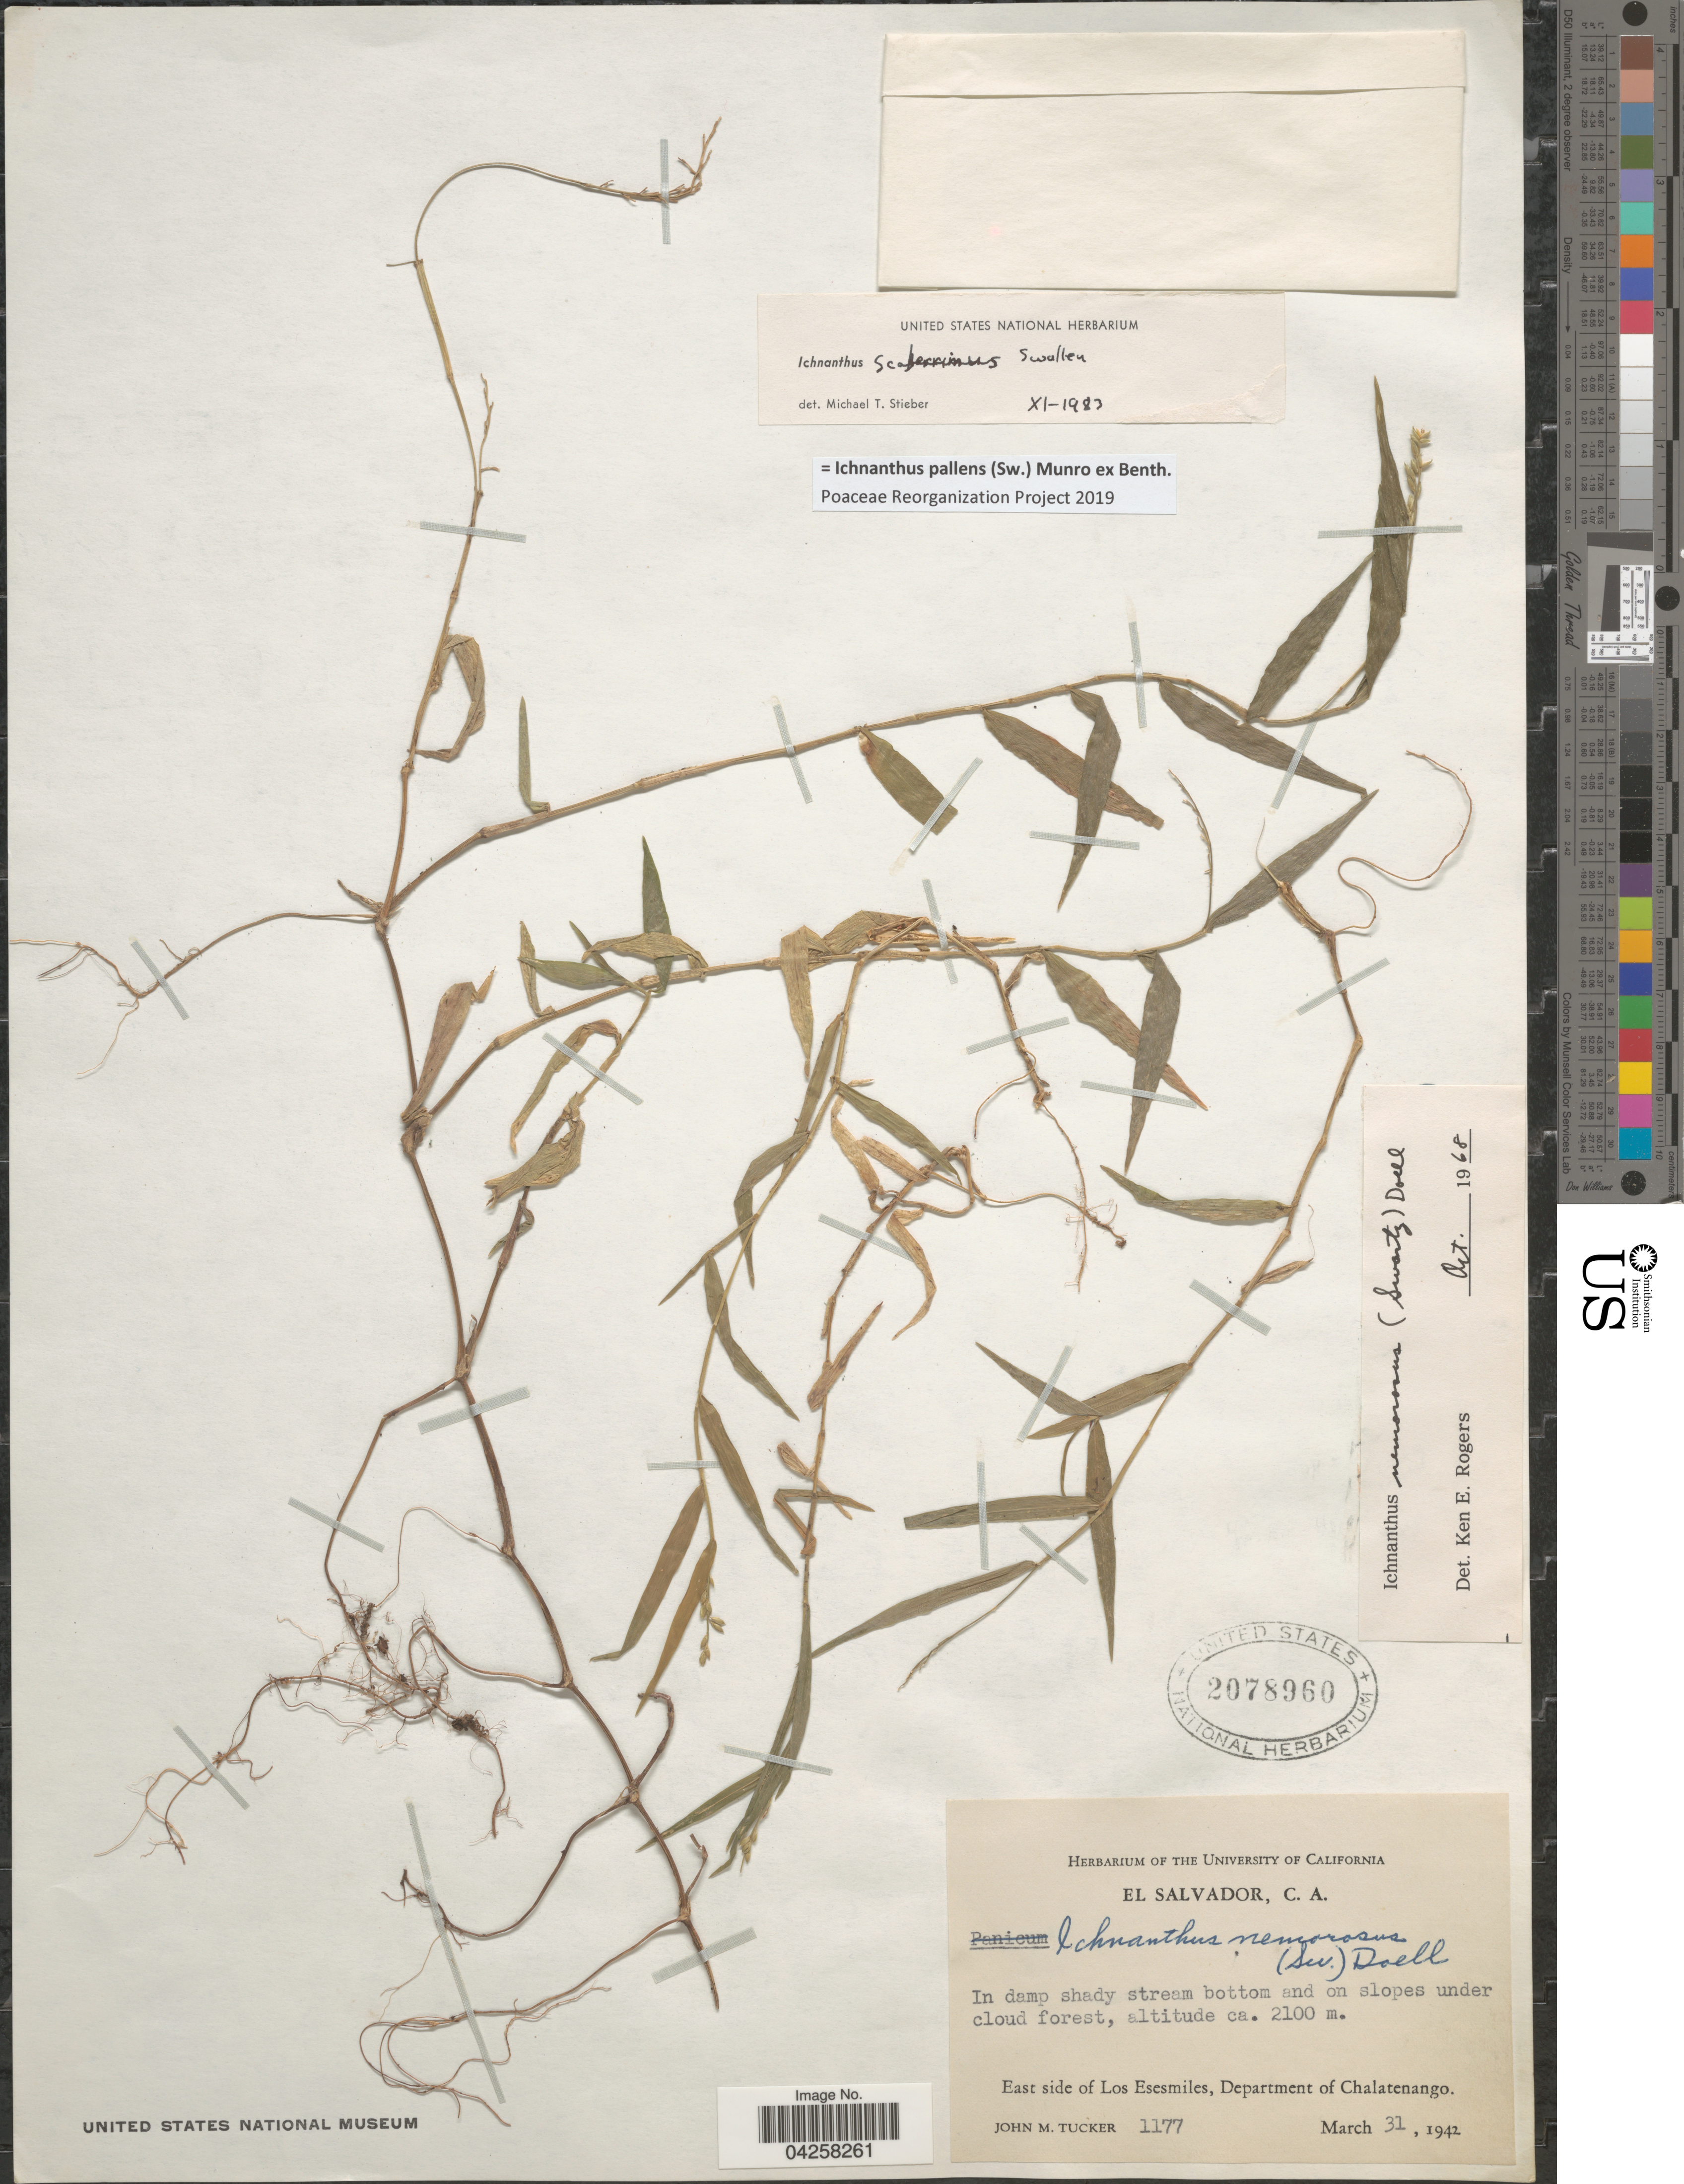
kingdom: Plantae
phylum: Tracheophyta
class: Liliopsida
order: Poales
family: Poaceae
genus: Ichnanthus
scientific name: Ichnanthus pallens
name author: (Sw.) Munro ex Benth.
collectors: J. M. Tucker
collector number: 1177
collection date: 1942-03-31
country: El Salvador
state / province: Chalatenango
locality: East side of Los Esesmiles, Department of Chalatenango.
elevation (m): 2100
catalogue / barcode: US 2078960